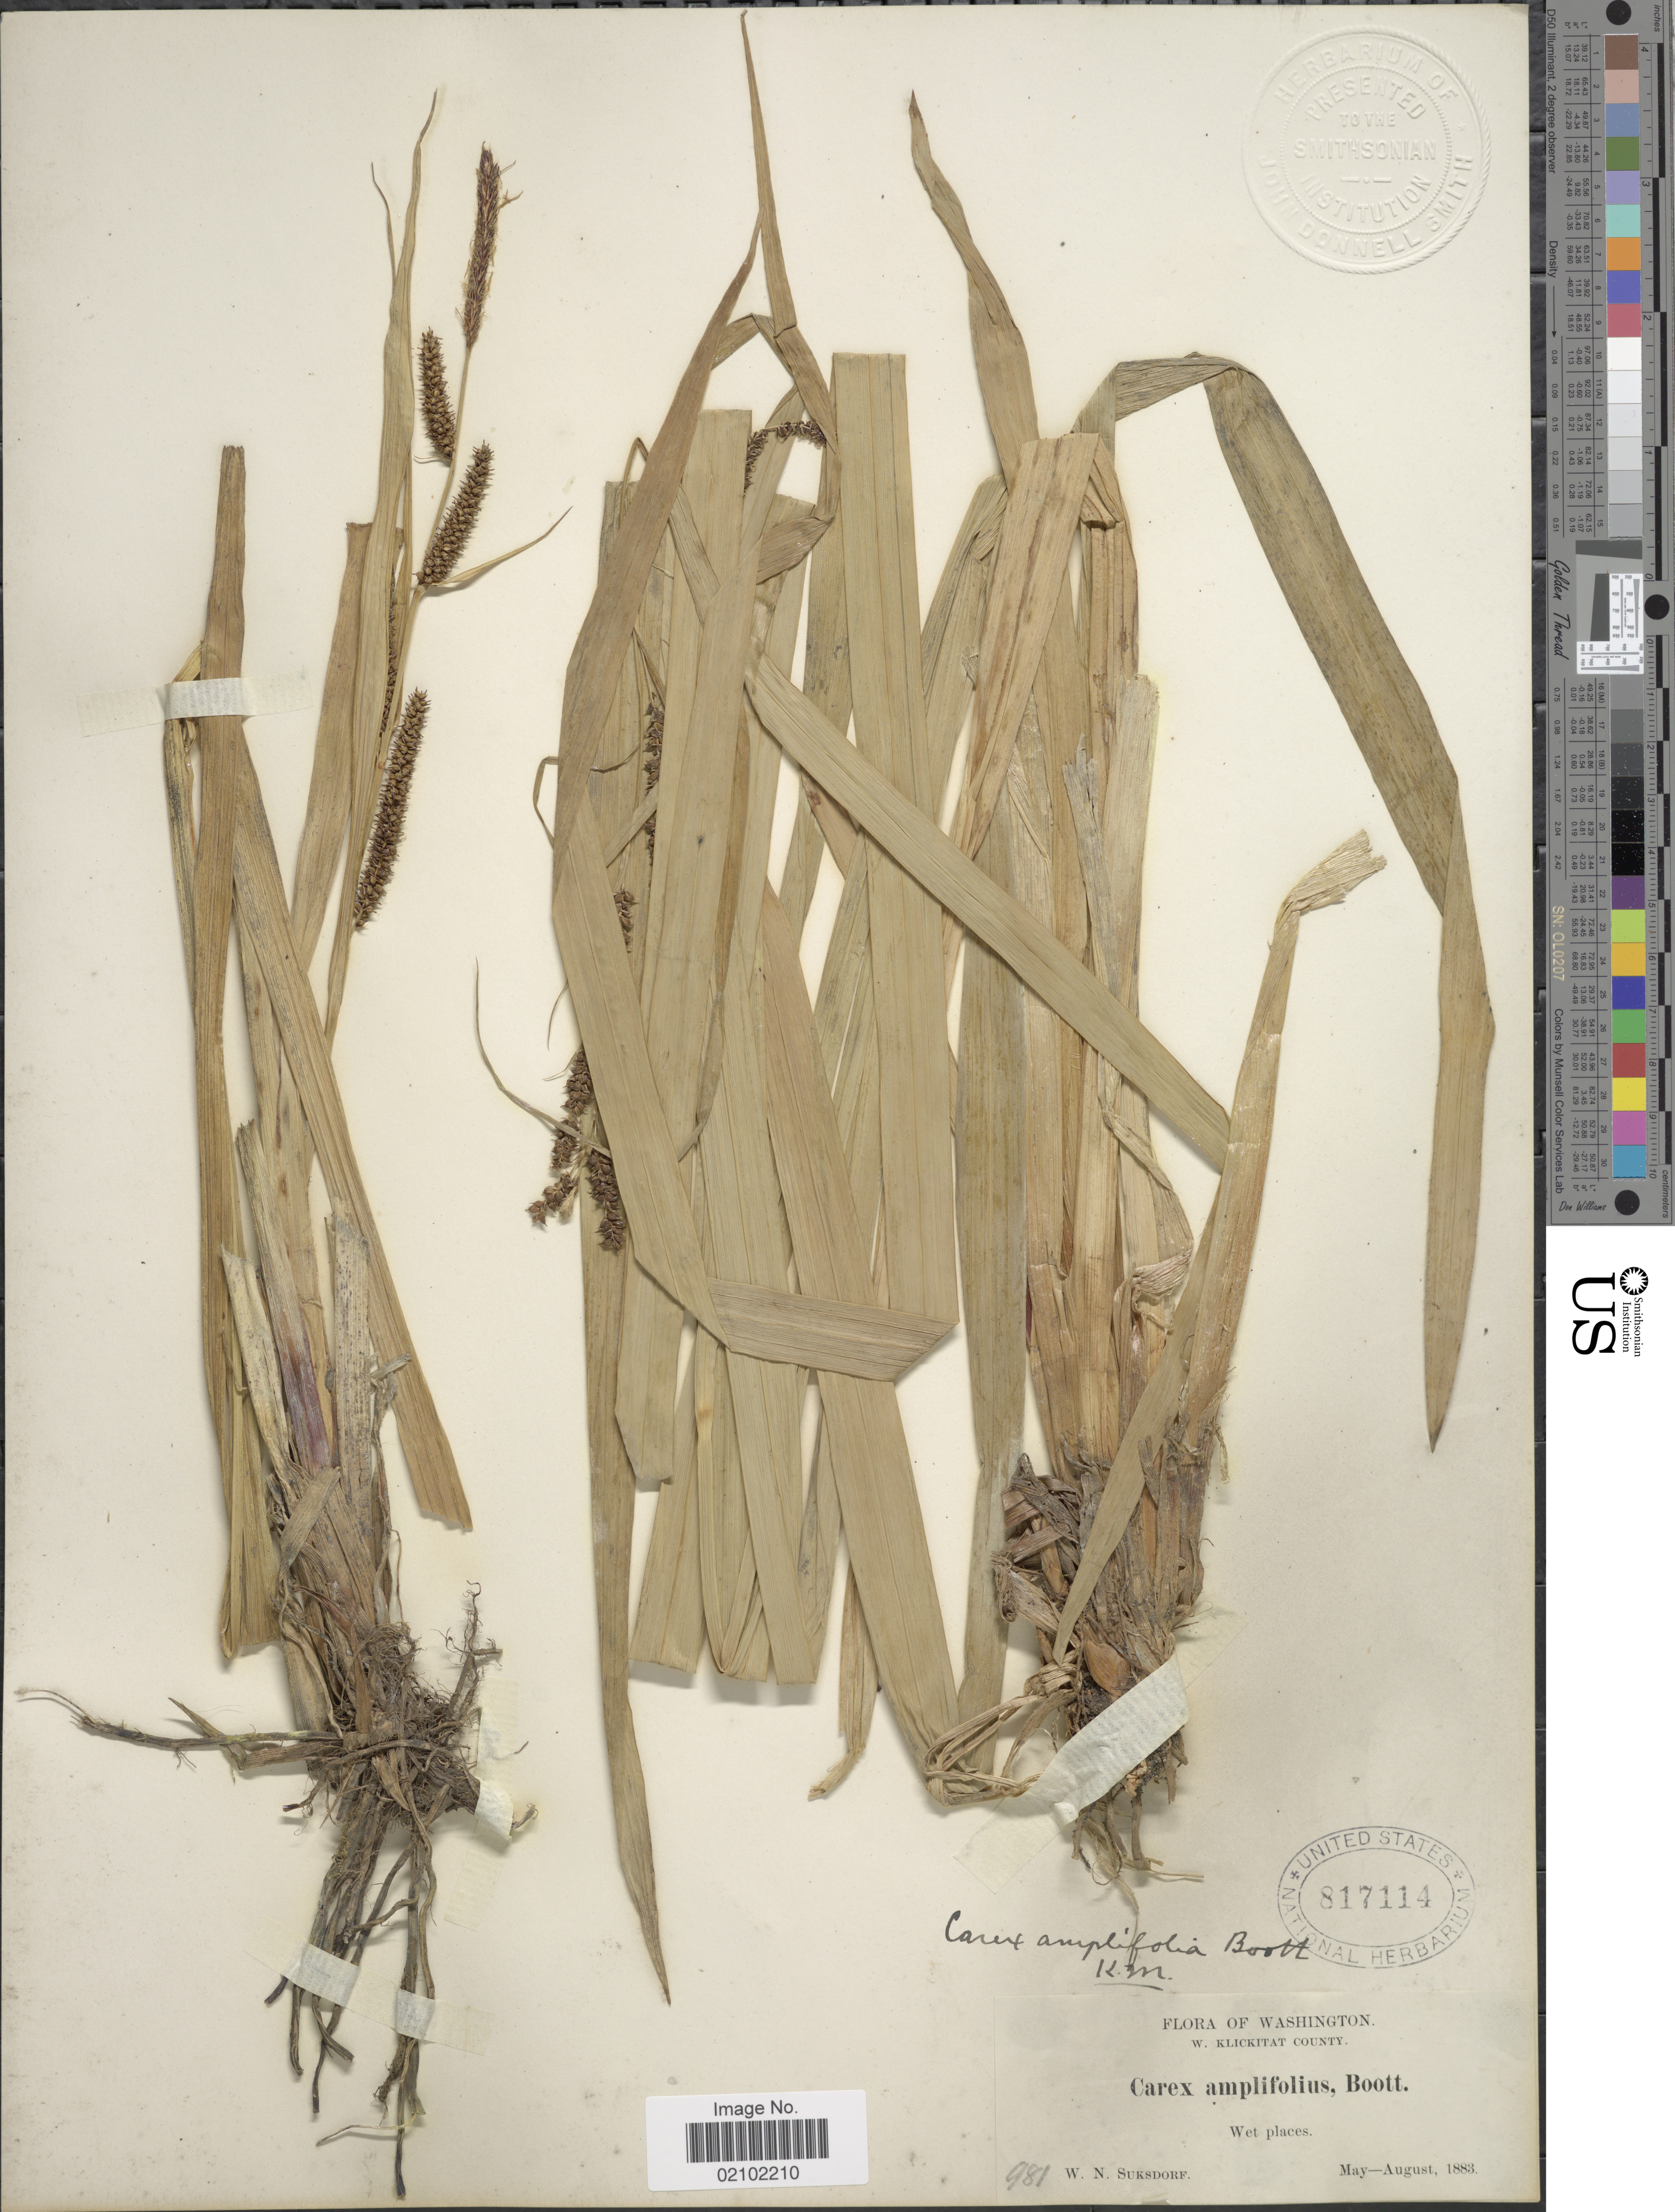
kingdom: Plantae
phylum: Tracheophyta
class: Liliopsida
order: Poales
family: Cyperaceae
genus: Carex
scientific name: Carex amplifolia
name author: Boott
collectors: W. N. Suksdorf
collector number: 981?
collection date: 1883-05/1883-08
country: United States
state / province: Washington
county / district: Klickitat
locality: W. Klickitat County.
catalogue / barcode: US 817114